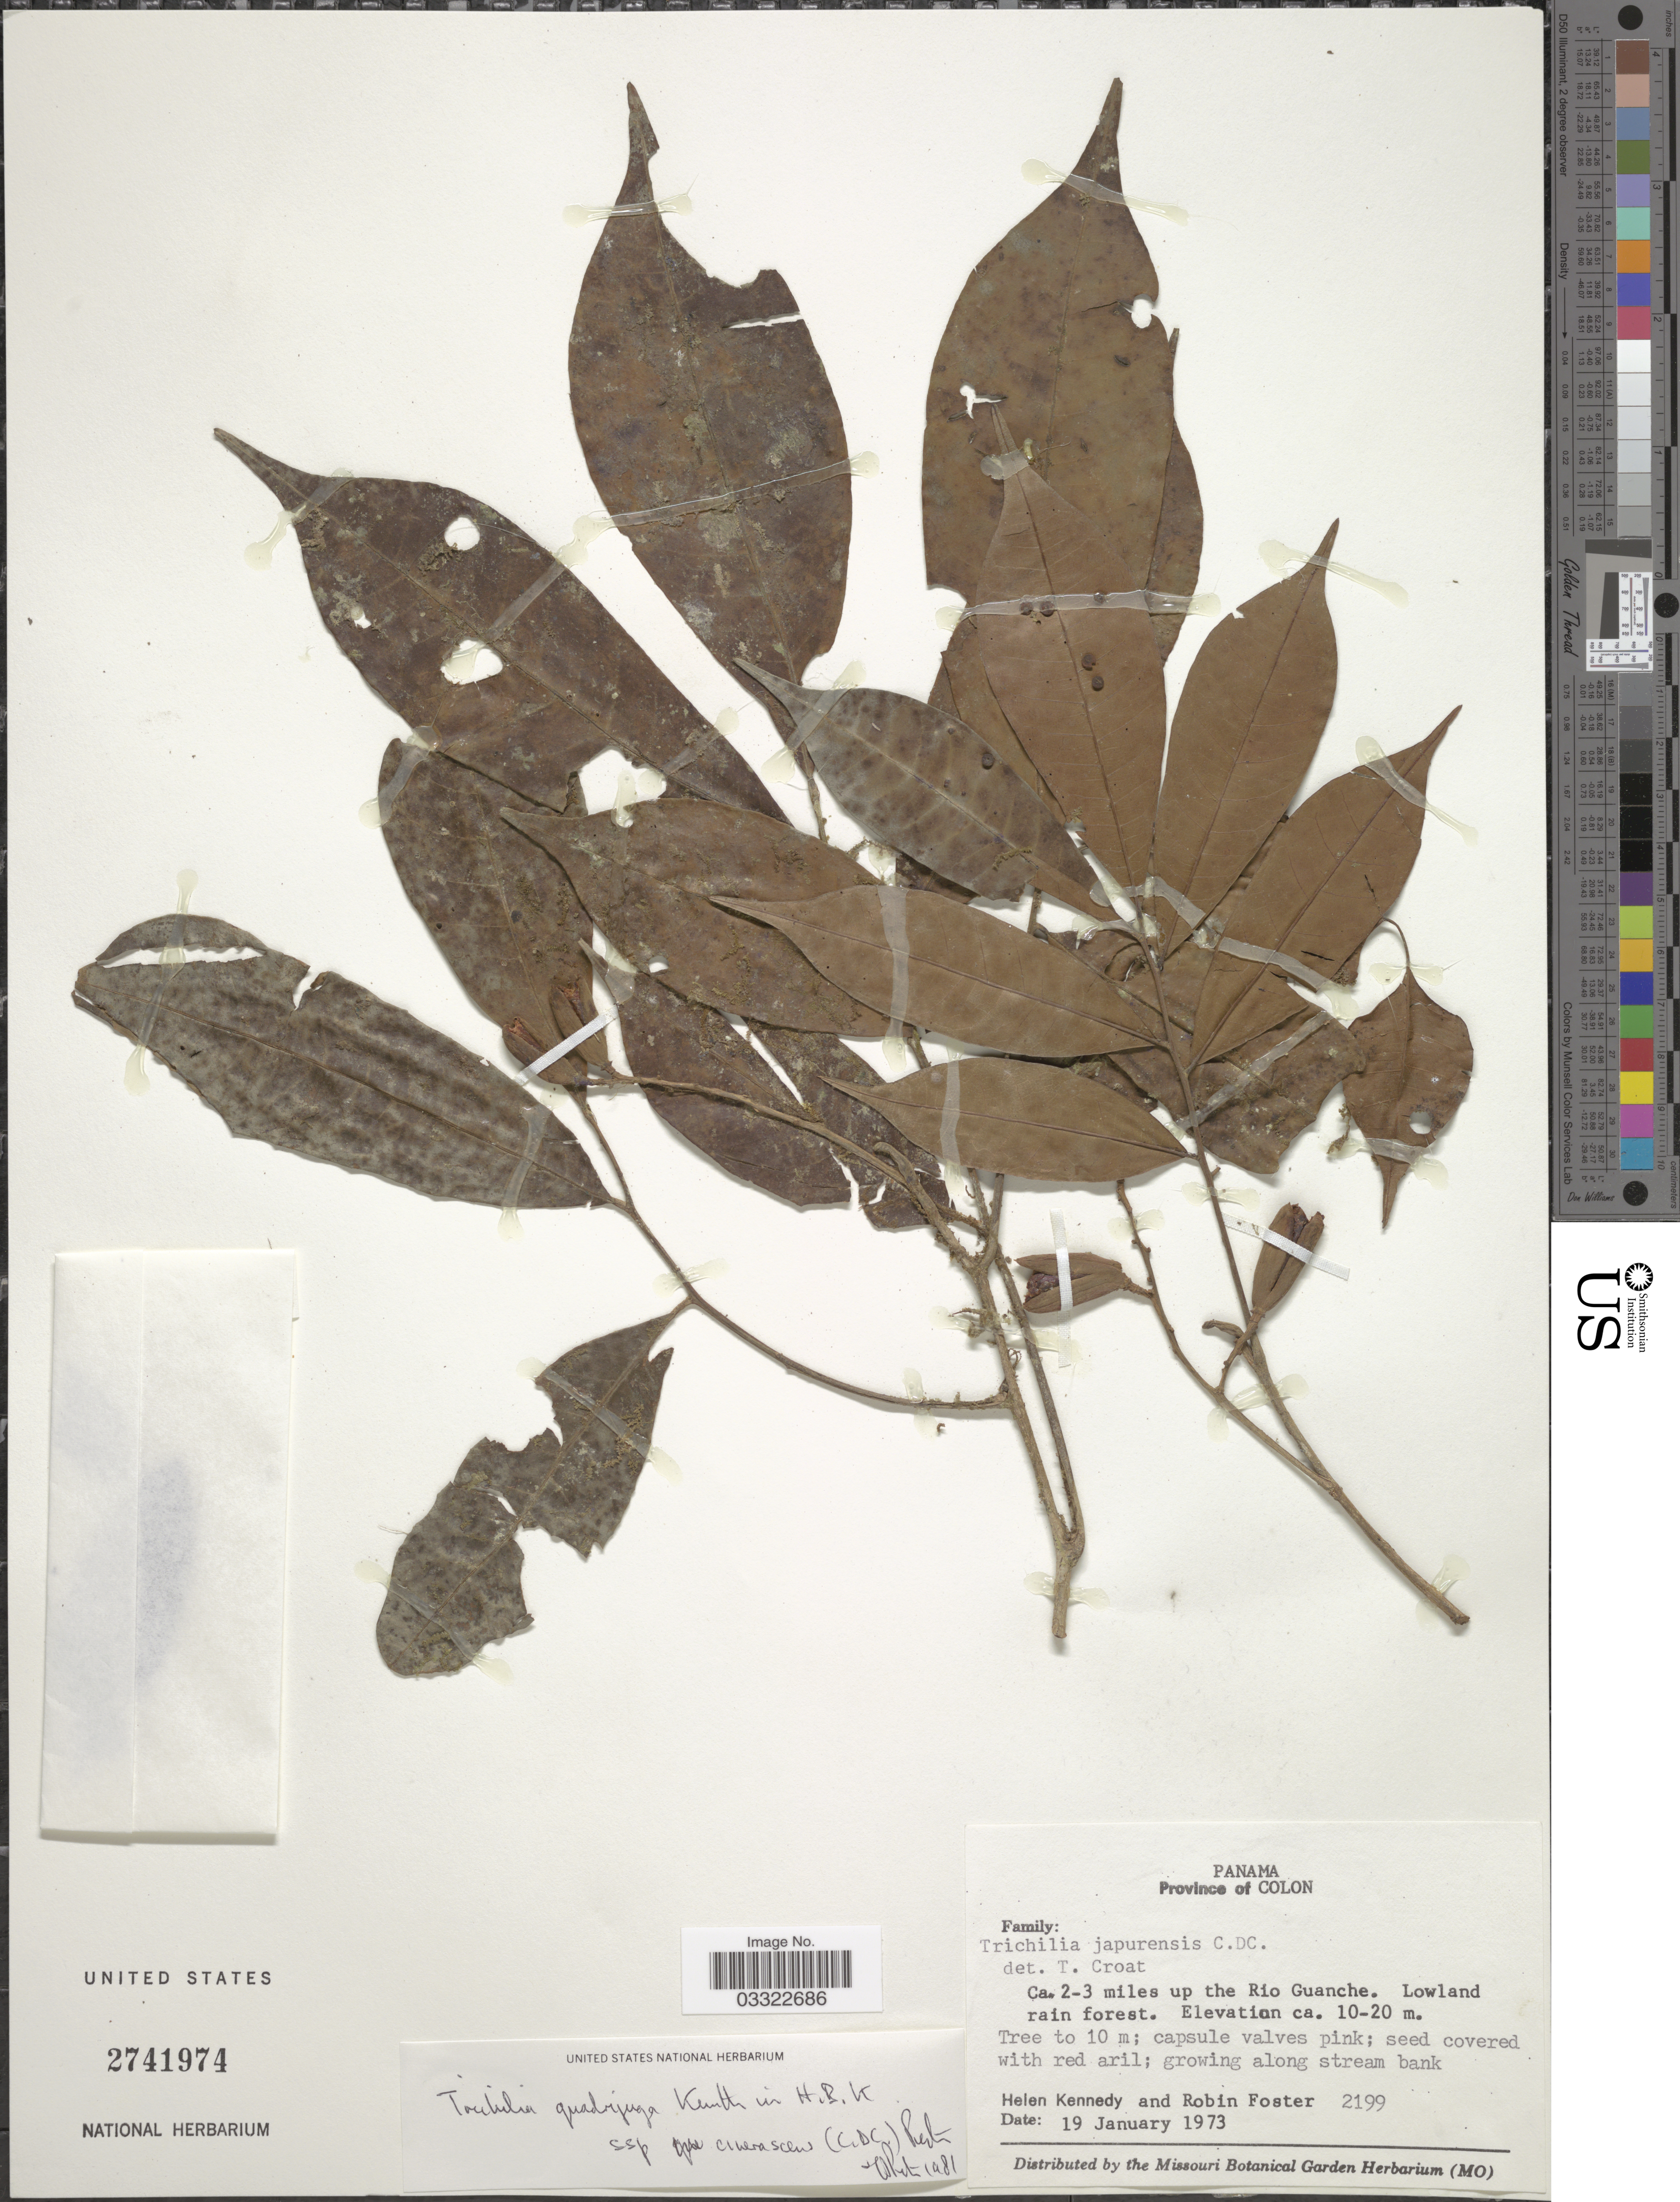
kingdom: Plantae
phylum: Tracheophyta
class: Magnoliopsida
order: Sapindales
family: Meliaceae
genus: Trichilia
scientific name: Trichilia quadrijuga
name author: Kunth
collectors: H. Kennedy & R. B. Foster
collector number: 22199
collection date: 1973-01-19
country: Panama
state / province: Colón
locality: Ca. 2-3 miles up the Rio Guanche.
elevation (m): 10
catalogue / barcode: US 2741974